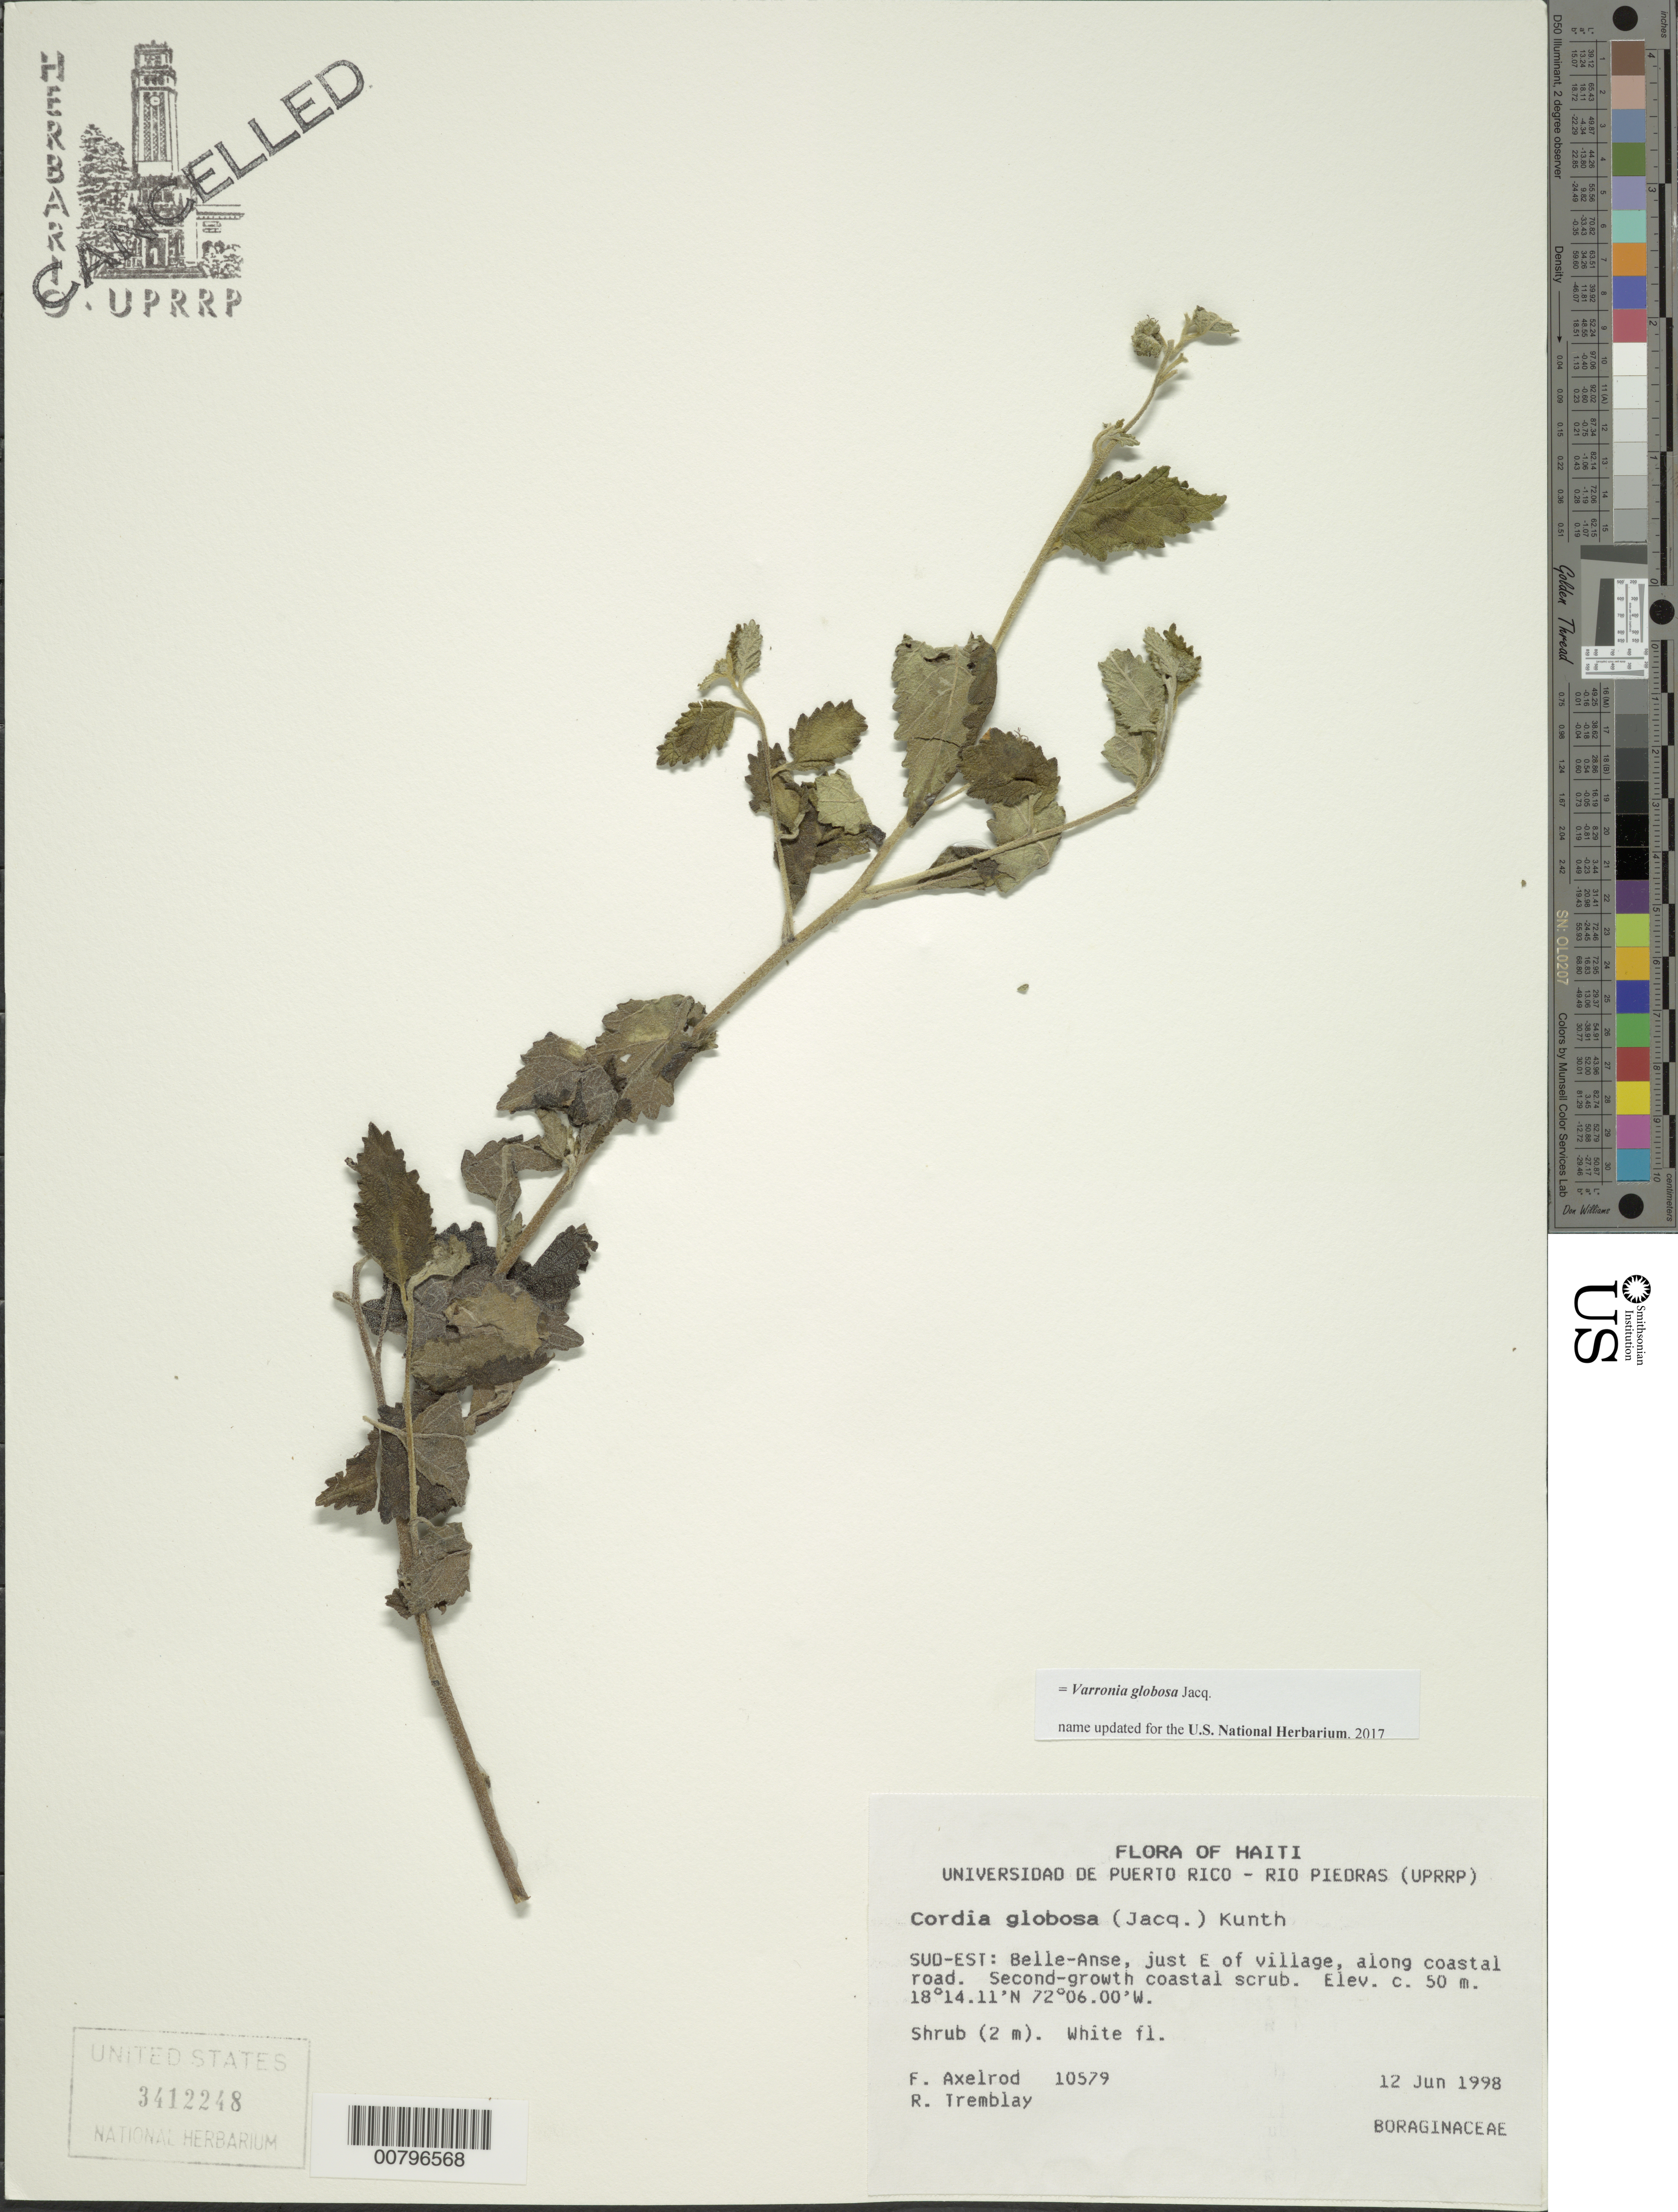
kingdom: Plantae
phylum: Tracheophyta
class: Magnoliopsida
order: Boraginales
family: Cordiaceae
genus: Cordia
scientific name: Cordia globosa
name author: (Jacq.) Kunth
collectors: F. S. Axelrod & R. L. Tremblay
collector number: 10579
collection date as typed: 12 Jun 1988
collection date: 1988-06-12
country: Haiti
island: Hispaniola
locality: Sud-Est: Belle-Anse, just E of village, along coastal road.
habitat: Second-growth coastal scrub.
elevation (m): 50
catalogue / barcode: US 3412248